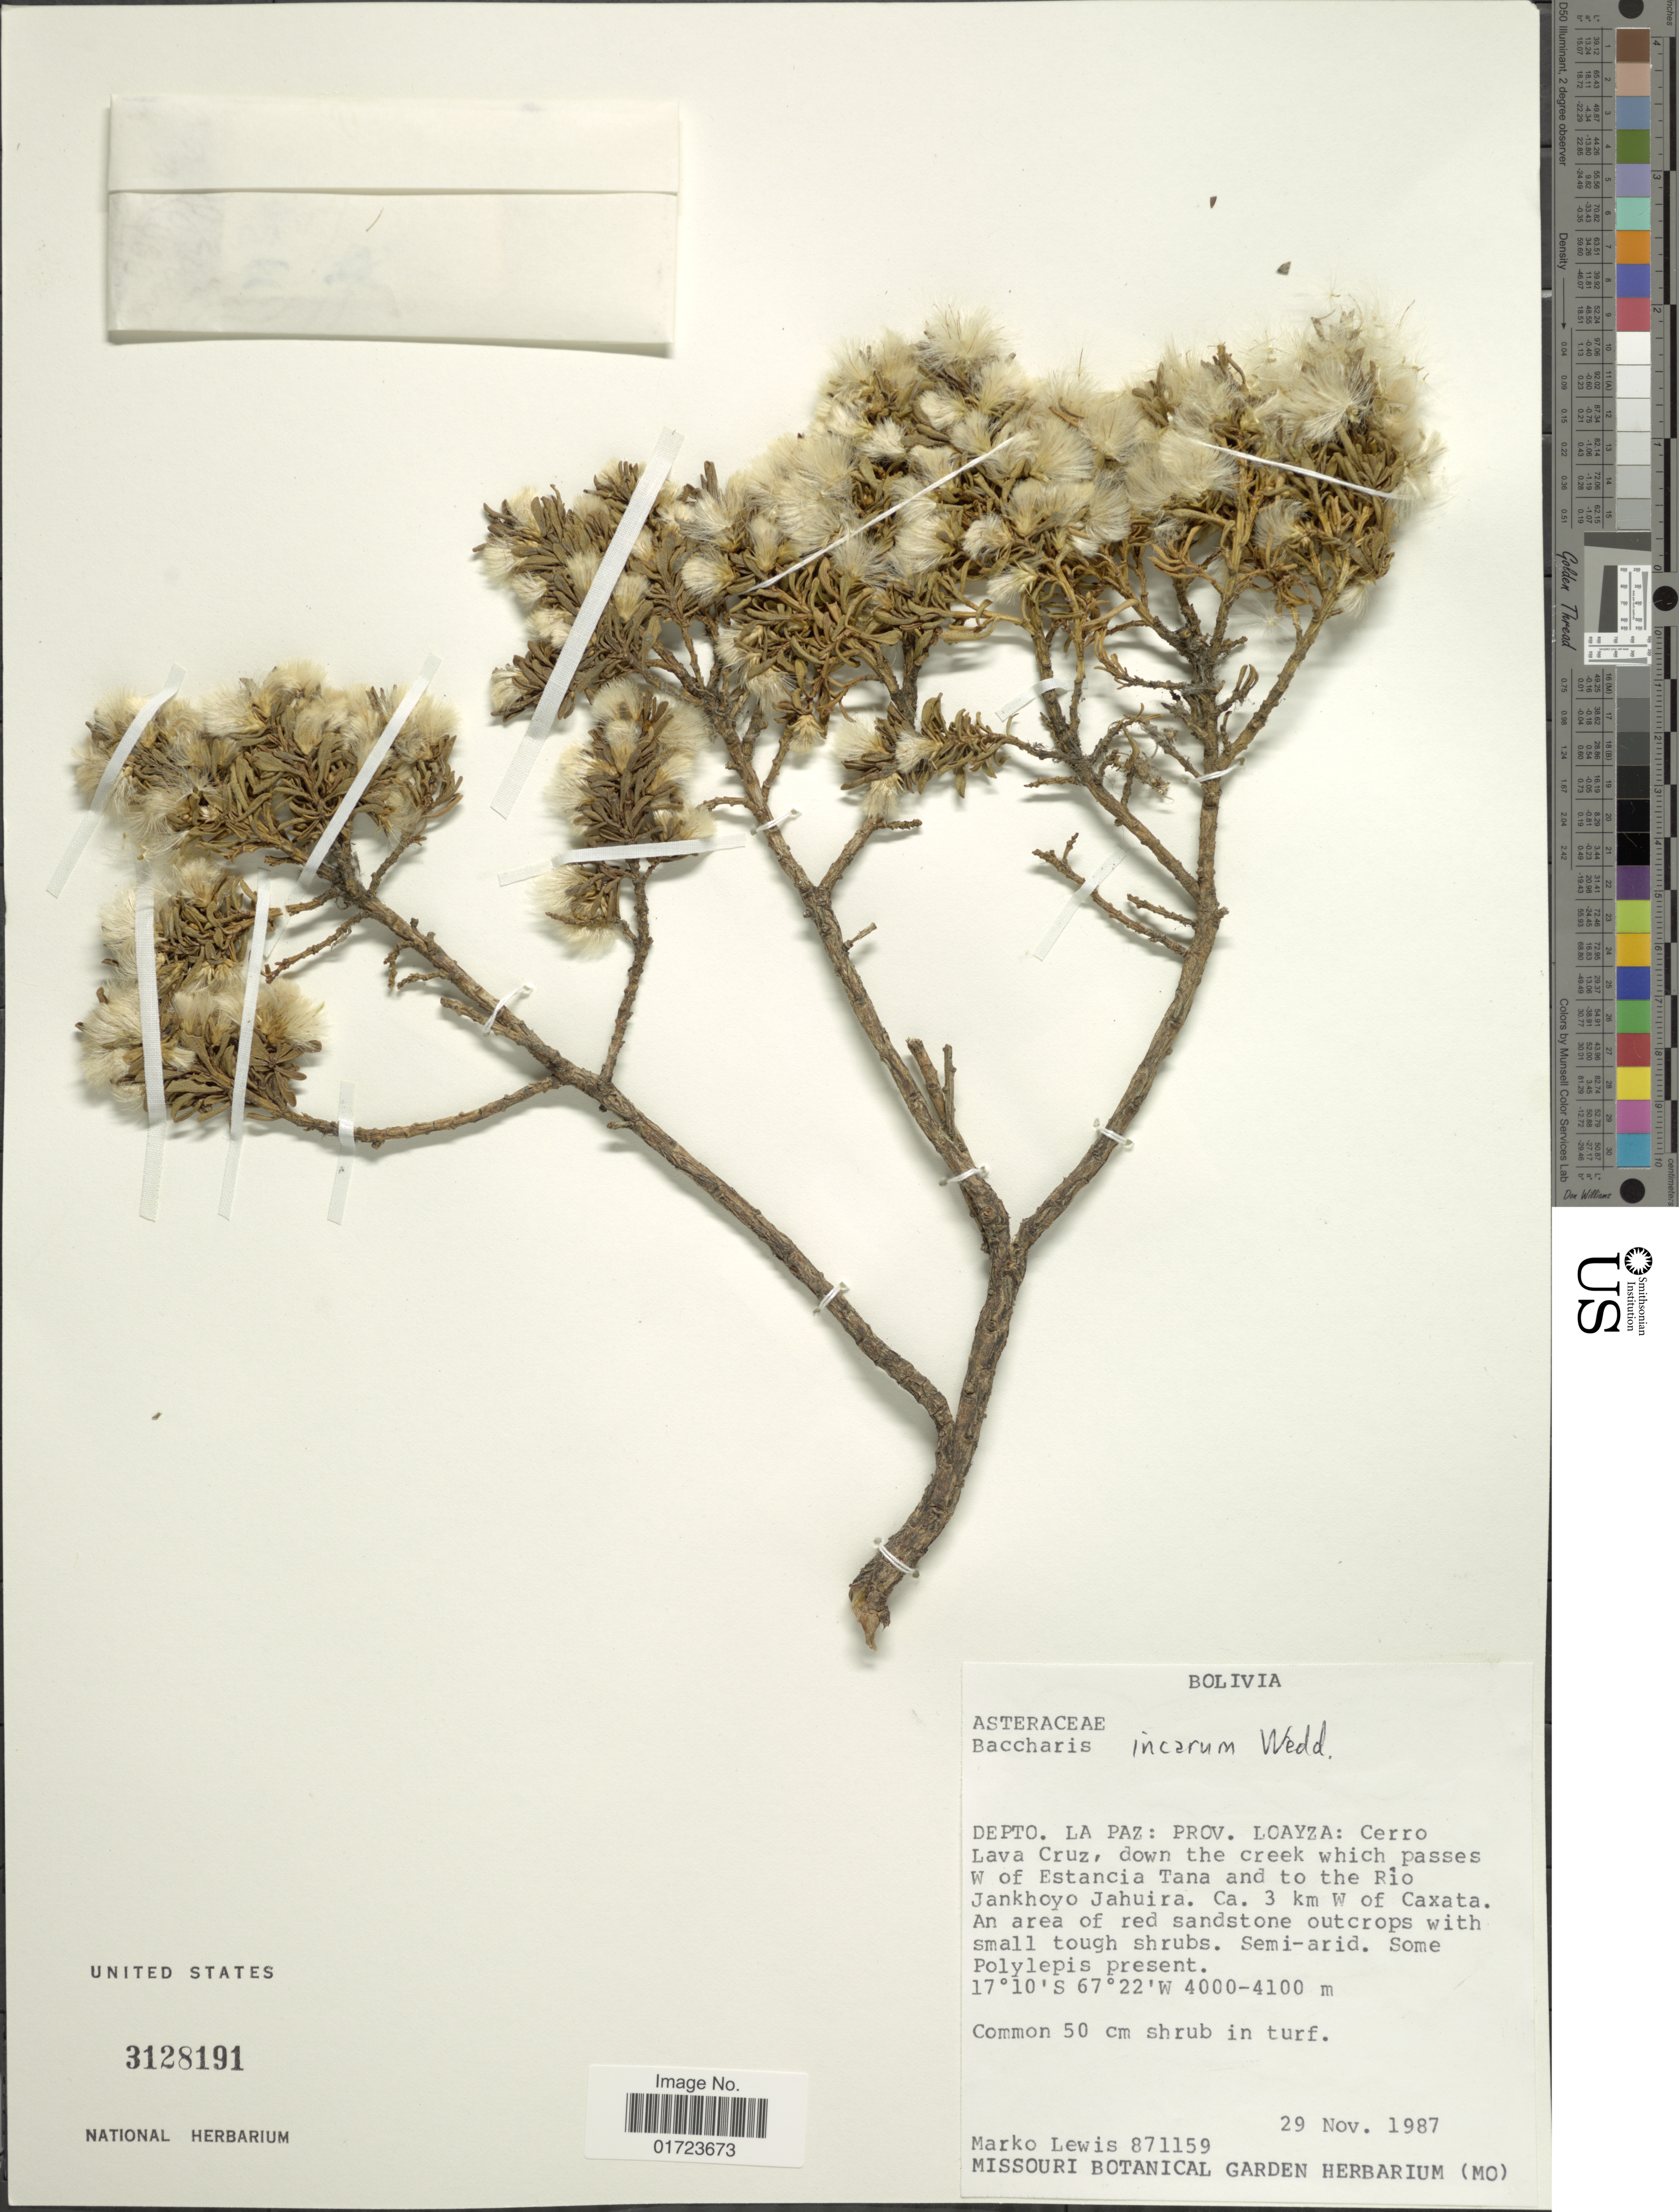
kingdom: Plantae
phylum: Tracheophyta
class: Magnoliopsida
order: Asterales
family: Asteraceae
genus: Baccharis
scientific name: Baccharis tola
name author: Phil.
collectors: M. A. Lewis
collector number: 871159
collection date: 1987-11-29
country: Bolivia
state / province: La Paz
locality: Depto. La Paz: Prov. Loayza: Cerro Lava Cruz, down the creek which passes W of Estancia Tana and to the Rio Jankhoyo Jahuira, Ca. 3 km W of Caxata.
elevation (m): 4000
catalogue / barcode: US 3128191